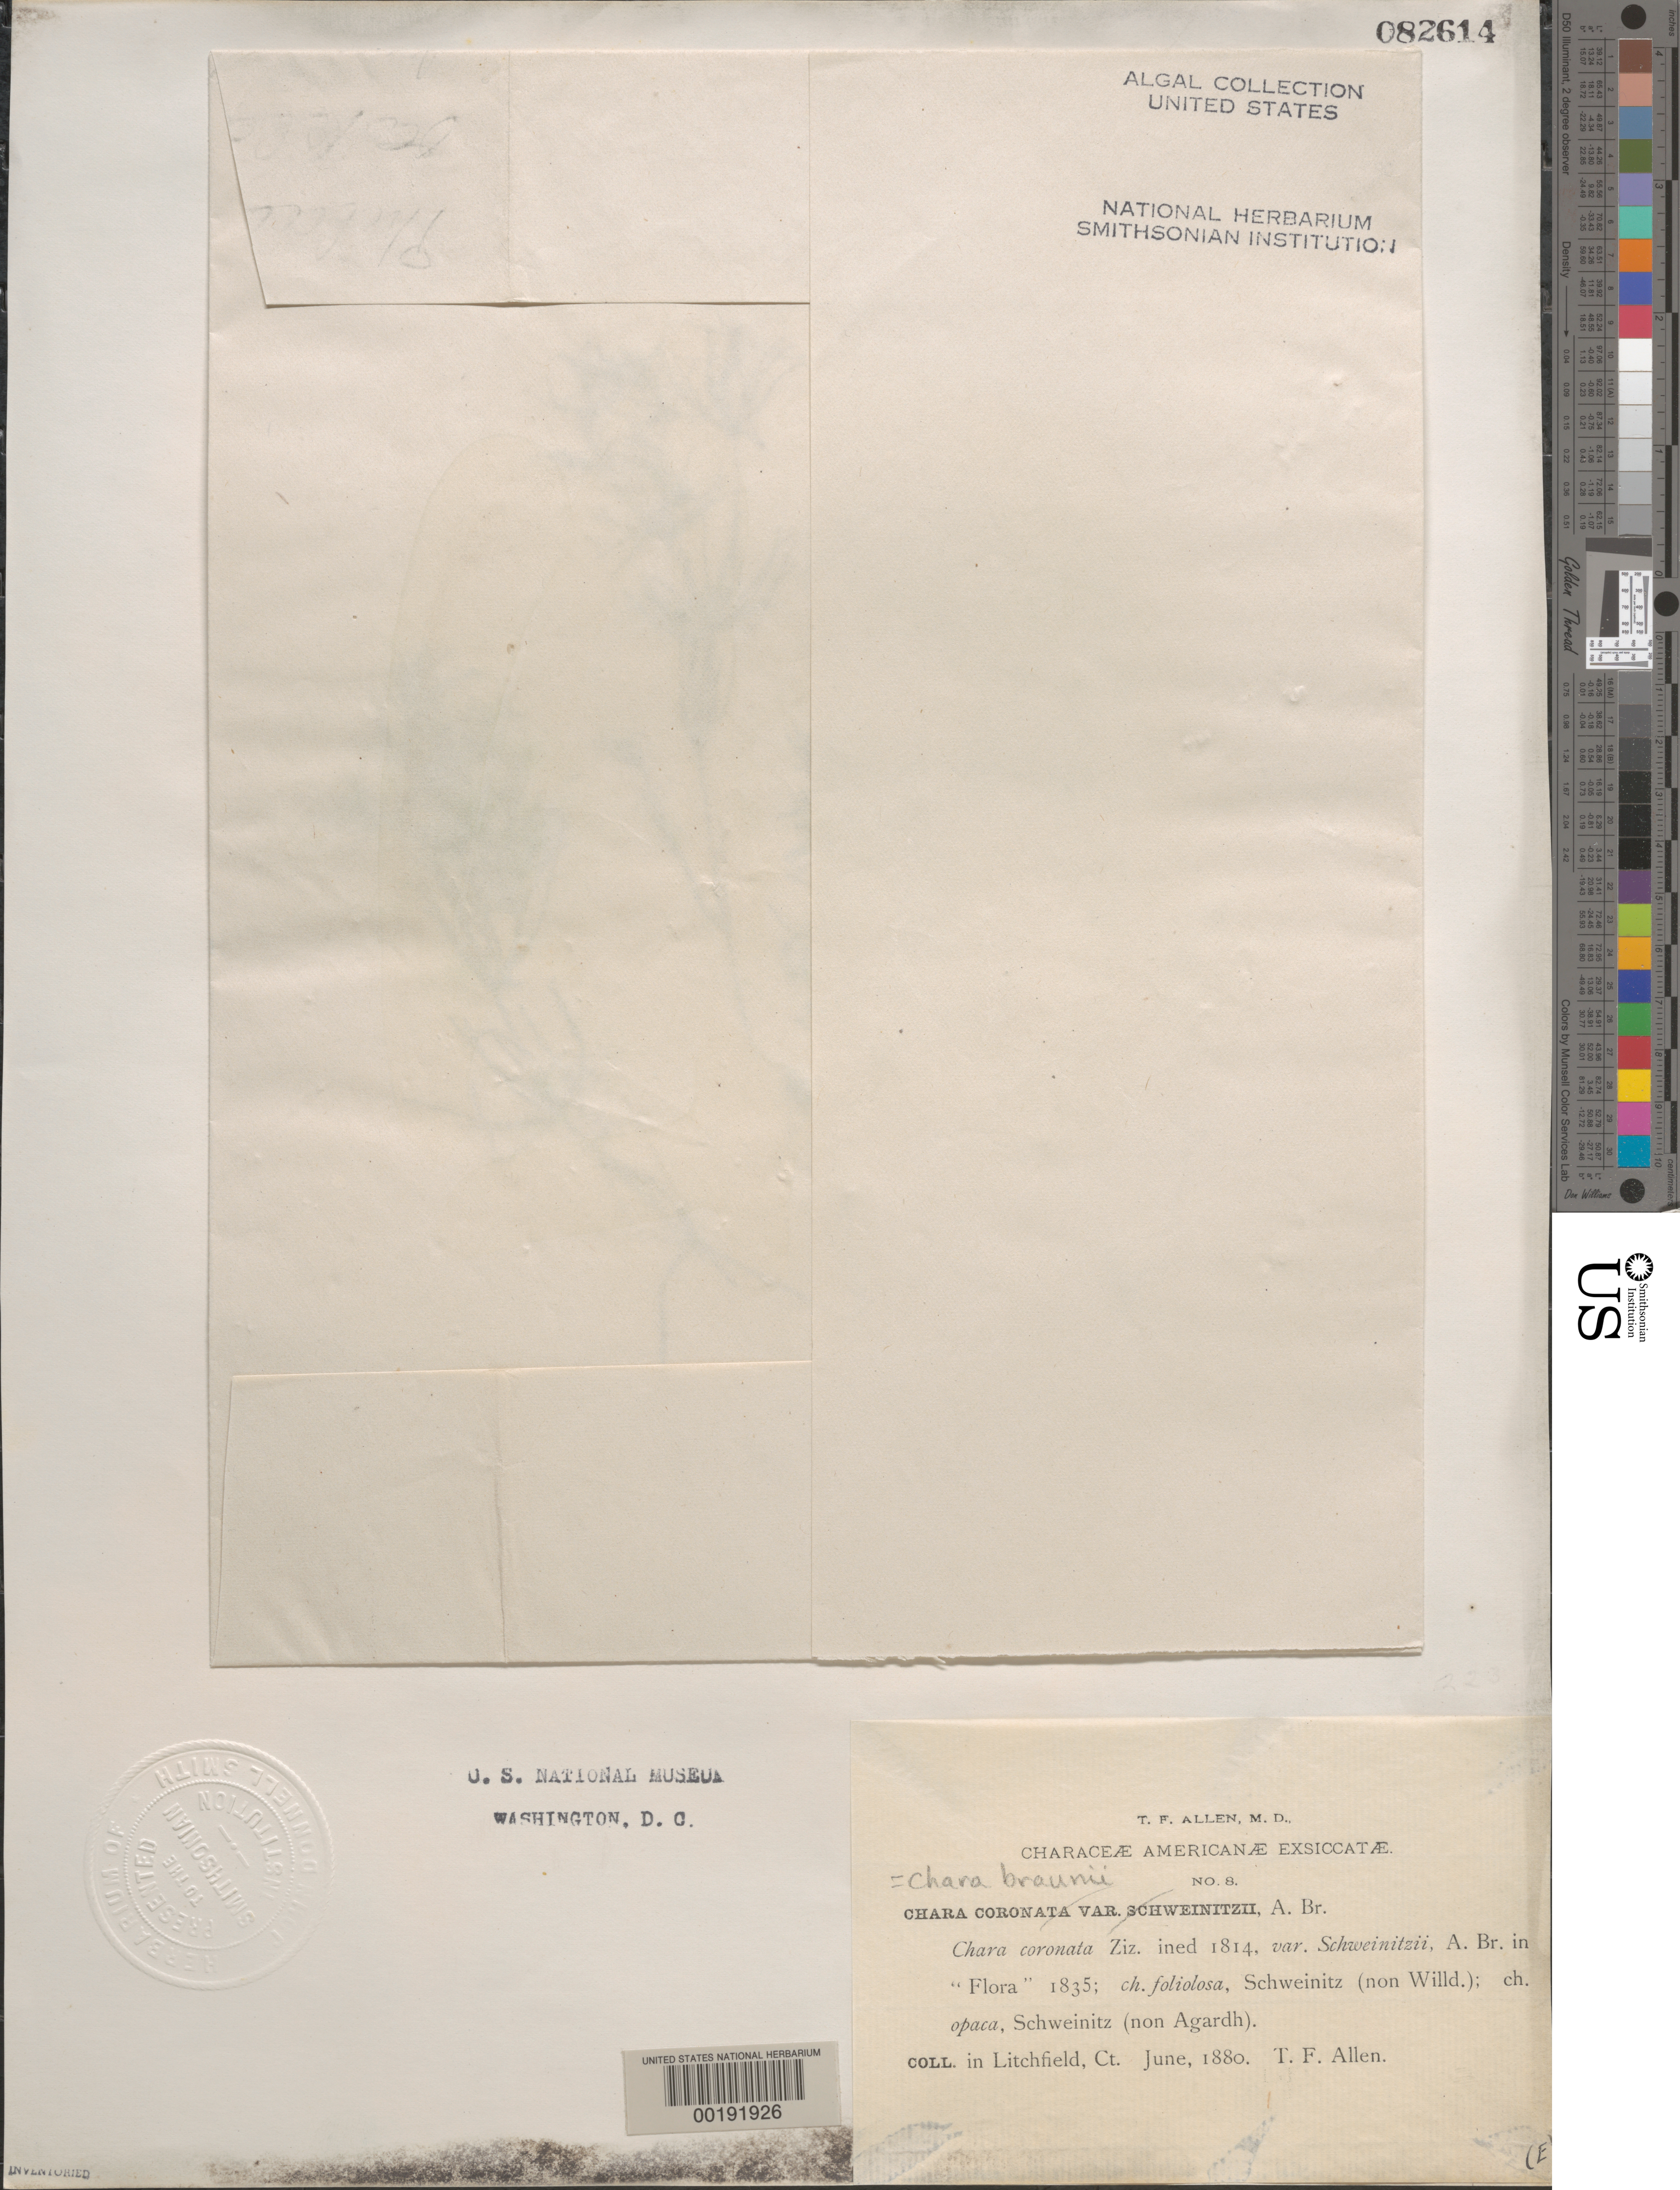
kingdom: Plantae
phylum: Charophyta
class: Charophyceae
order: Charales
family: Characeae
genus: Chara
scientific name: Chara braunii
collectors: T. F. Allen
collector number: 8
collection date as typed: Jun 1880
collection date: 1880-06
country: United States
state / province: Connecticut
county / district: Litchfield County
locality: Litchfield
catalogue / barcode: US 82614